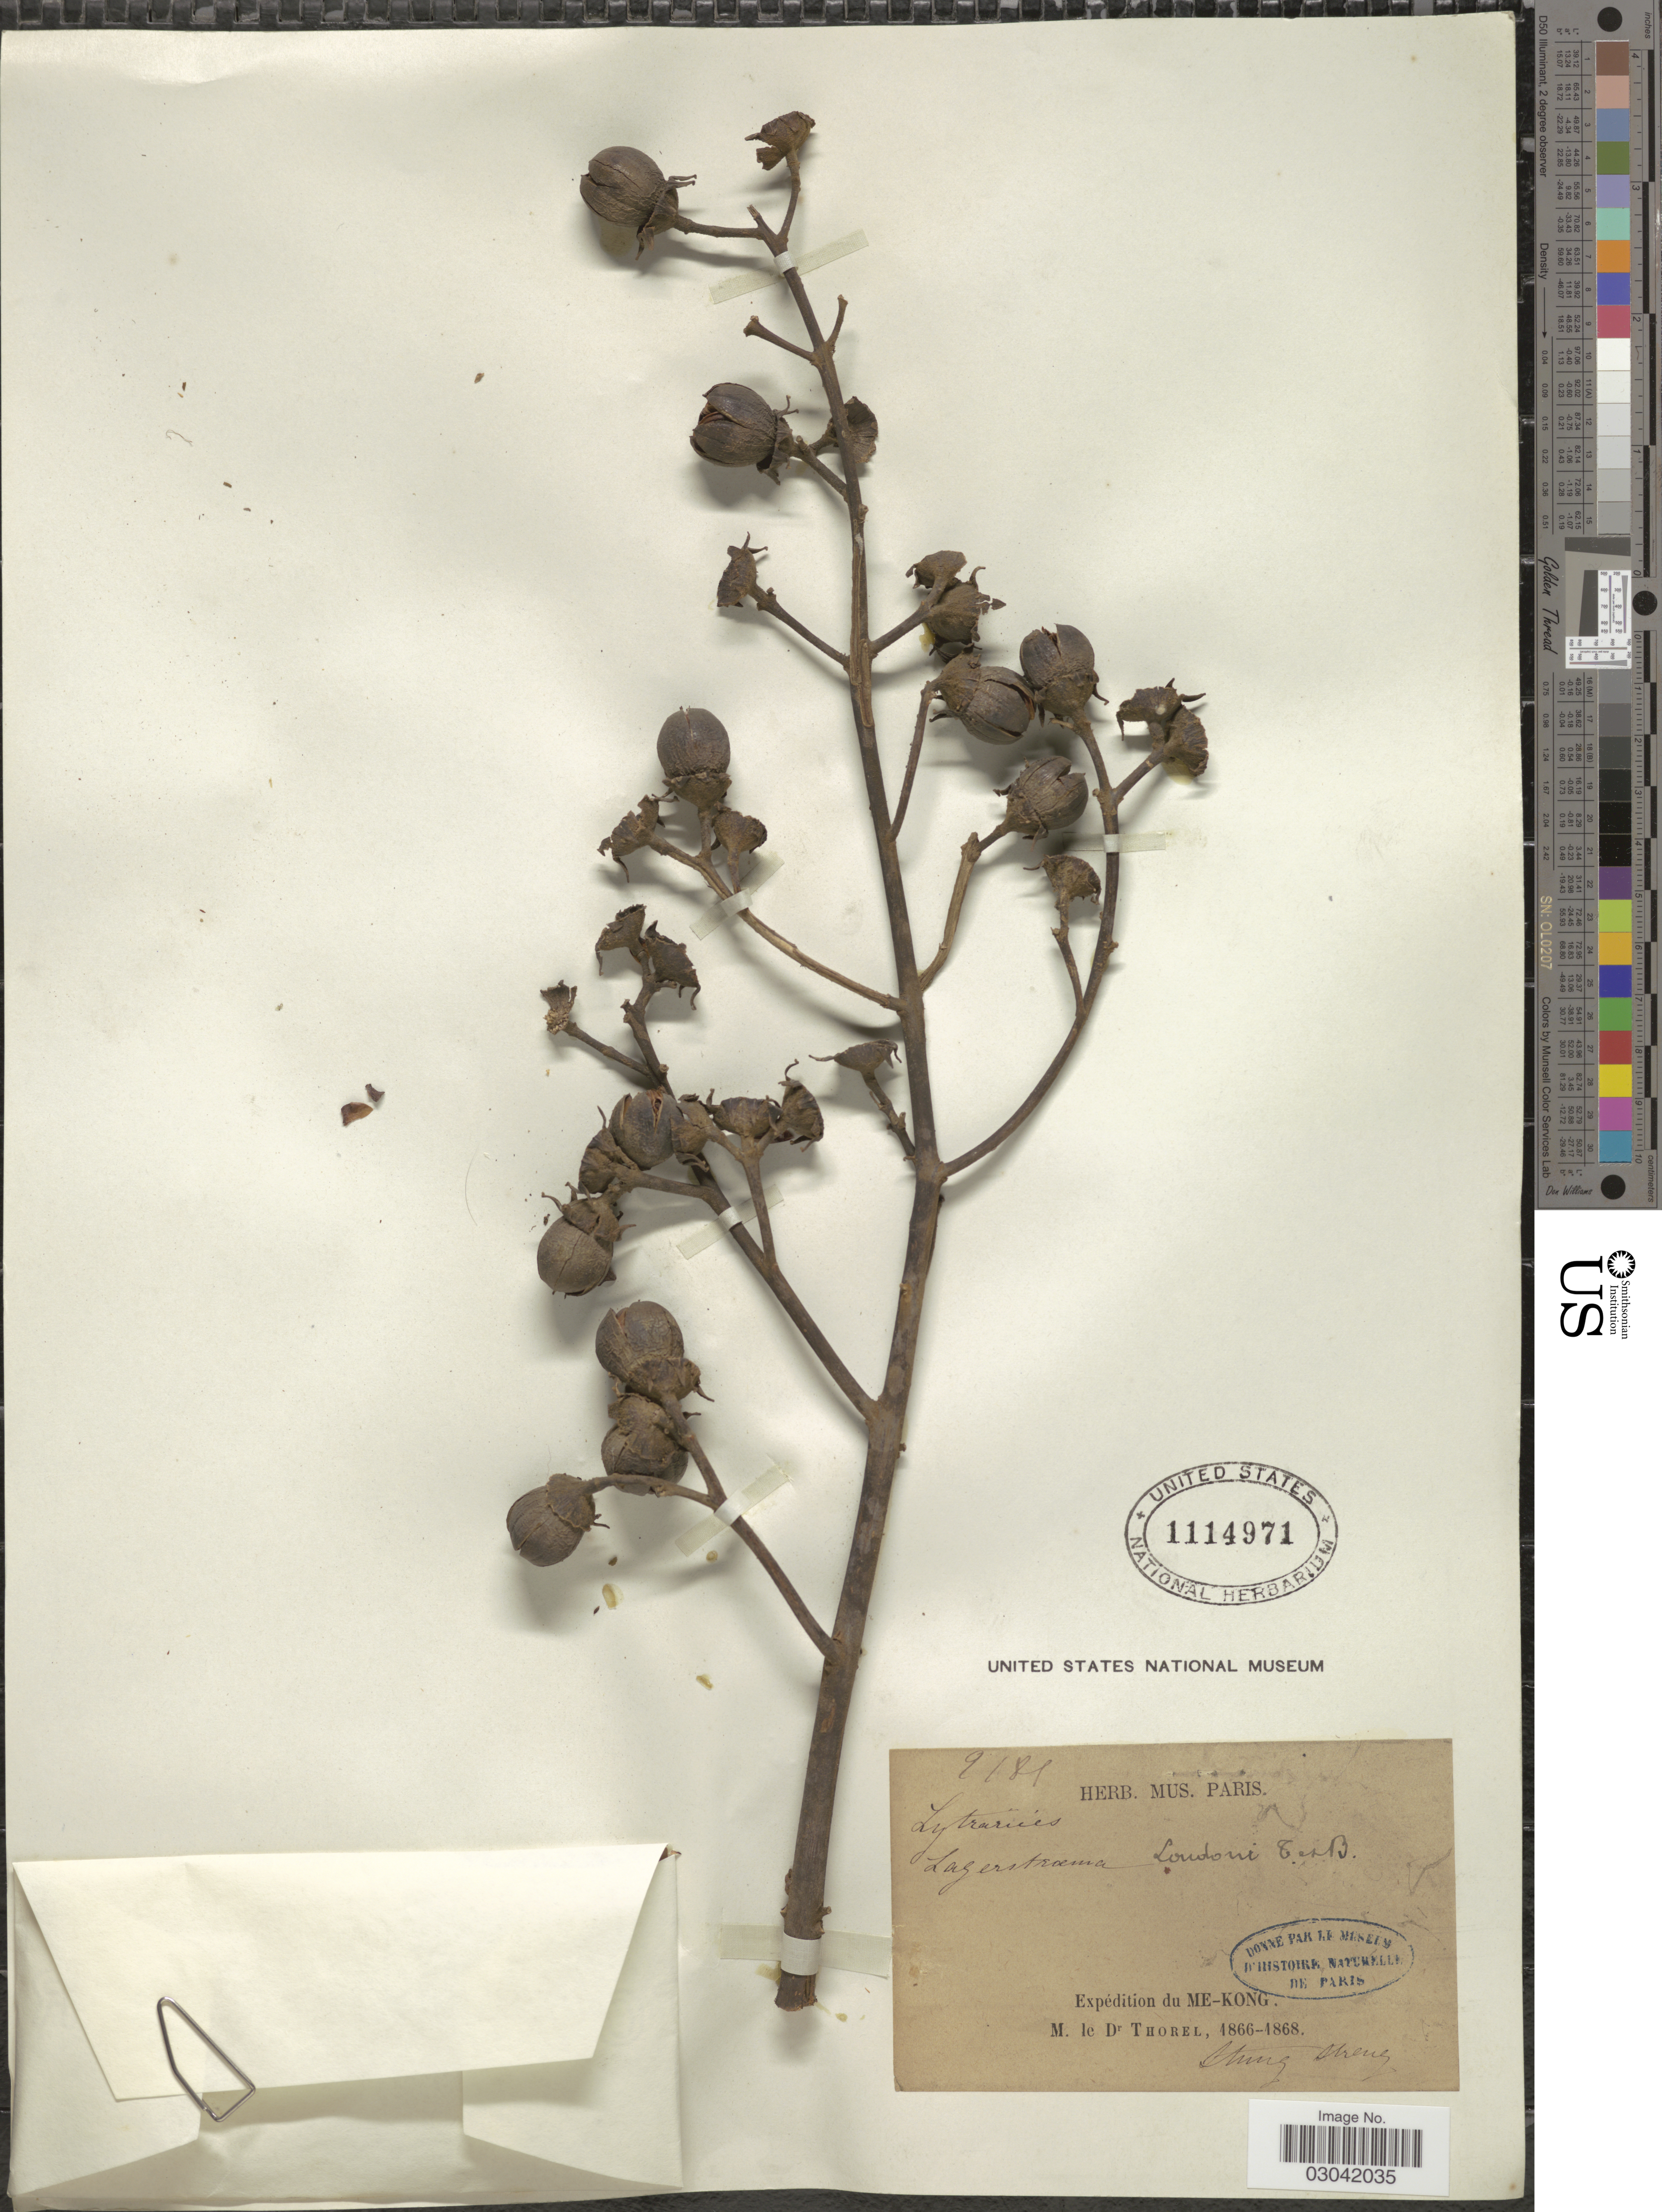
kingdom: Plantae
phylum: Tracheophyta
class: Magnoliopsida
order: Myrtales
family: Lythraceae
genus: Lagerstroemia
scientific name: Lagerstroemia loudonii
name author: Teisjm. & Binn.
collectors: C. Thorel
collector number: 9185*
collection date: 1866/1868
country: Vietnam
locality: Me-kong.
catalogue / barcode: US 1114971